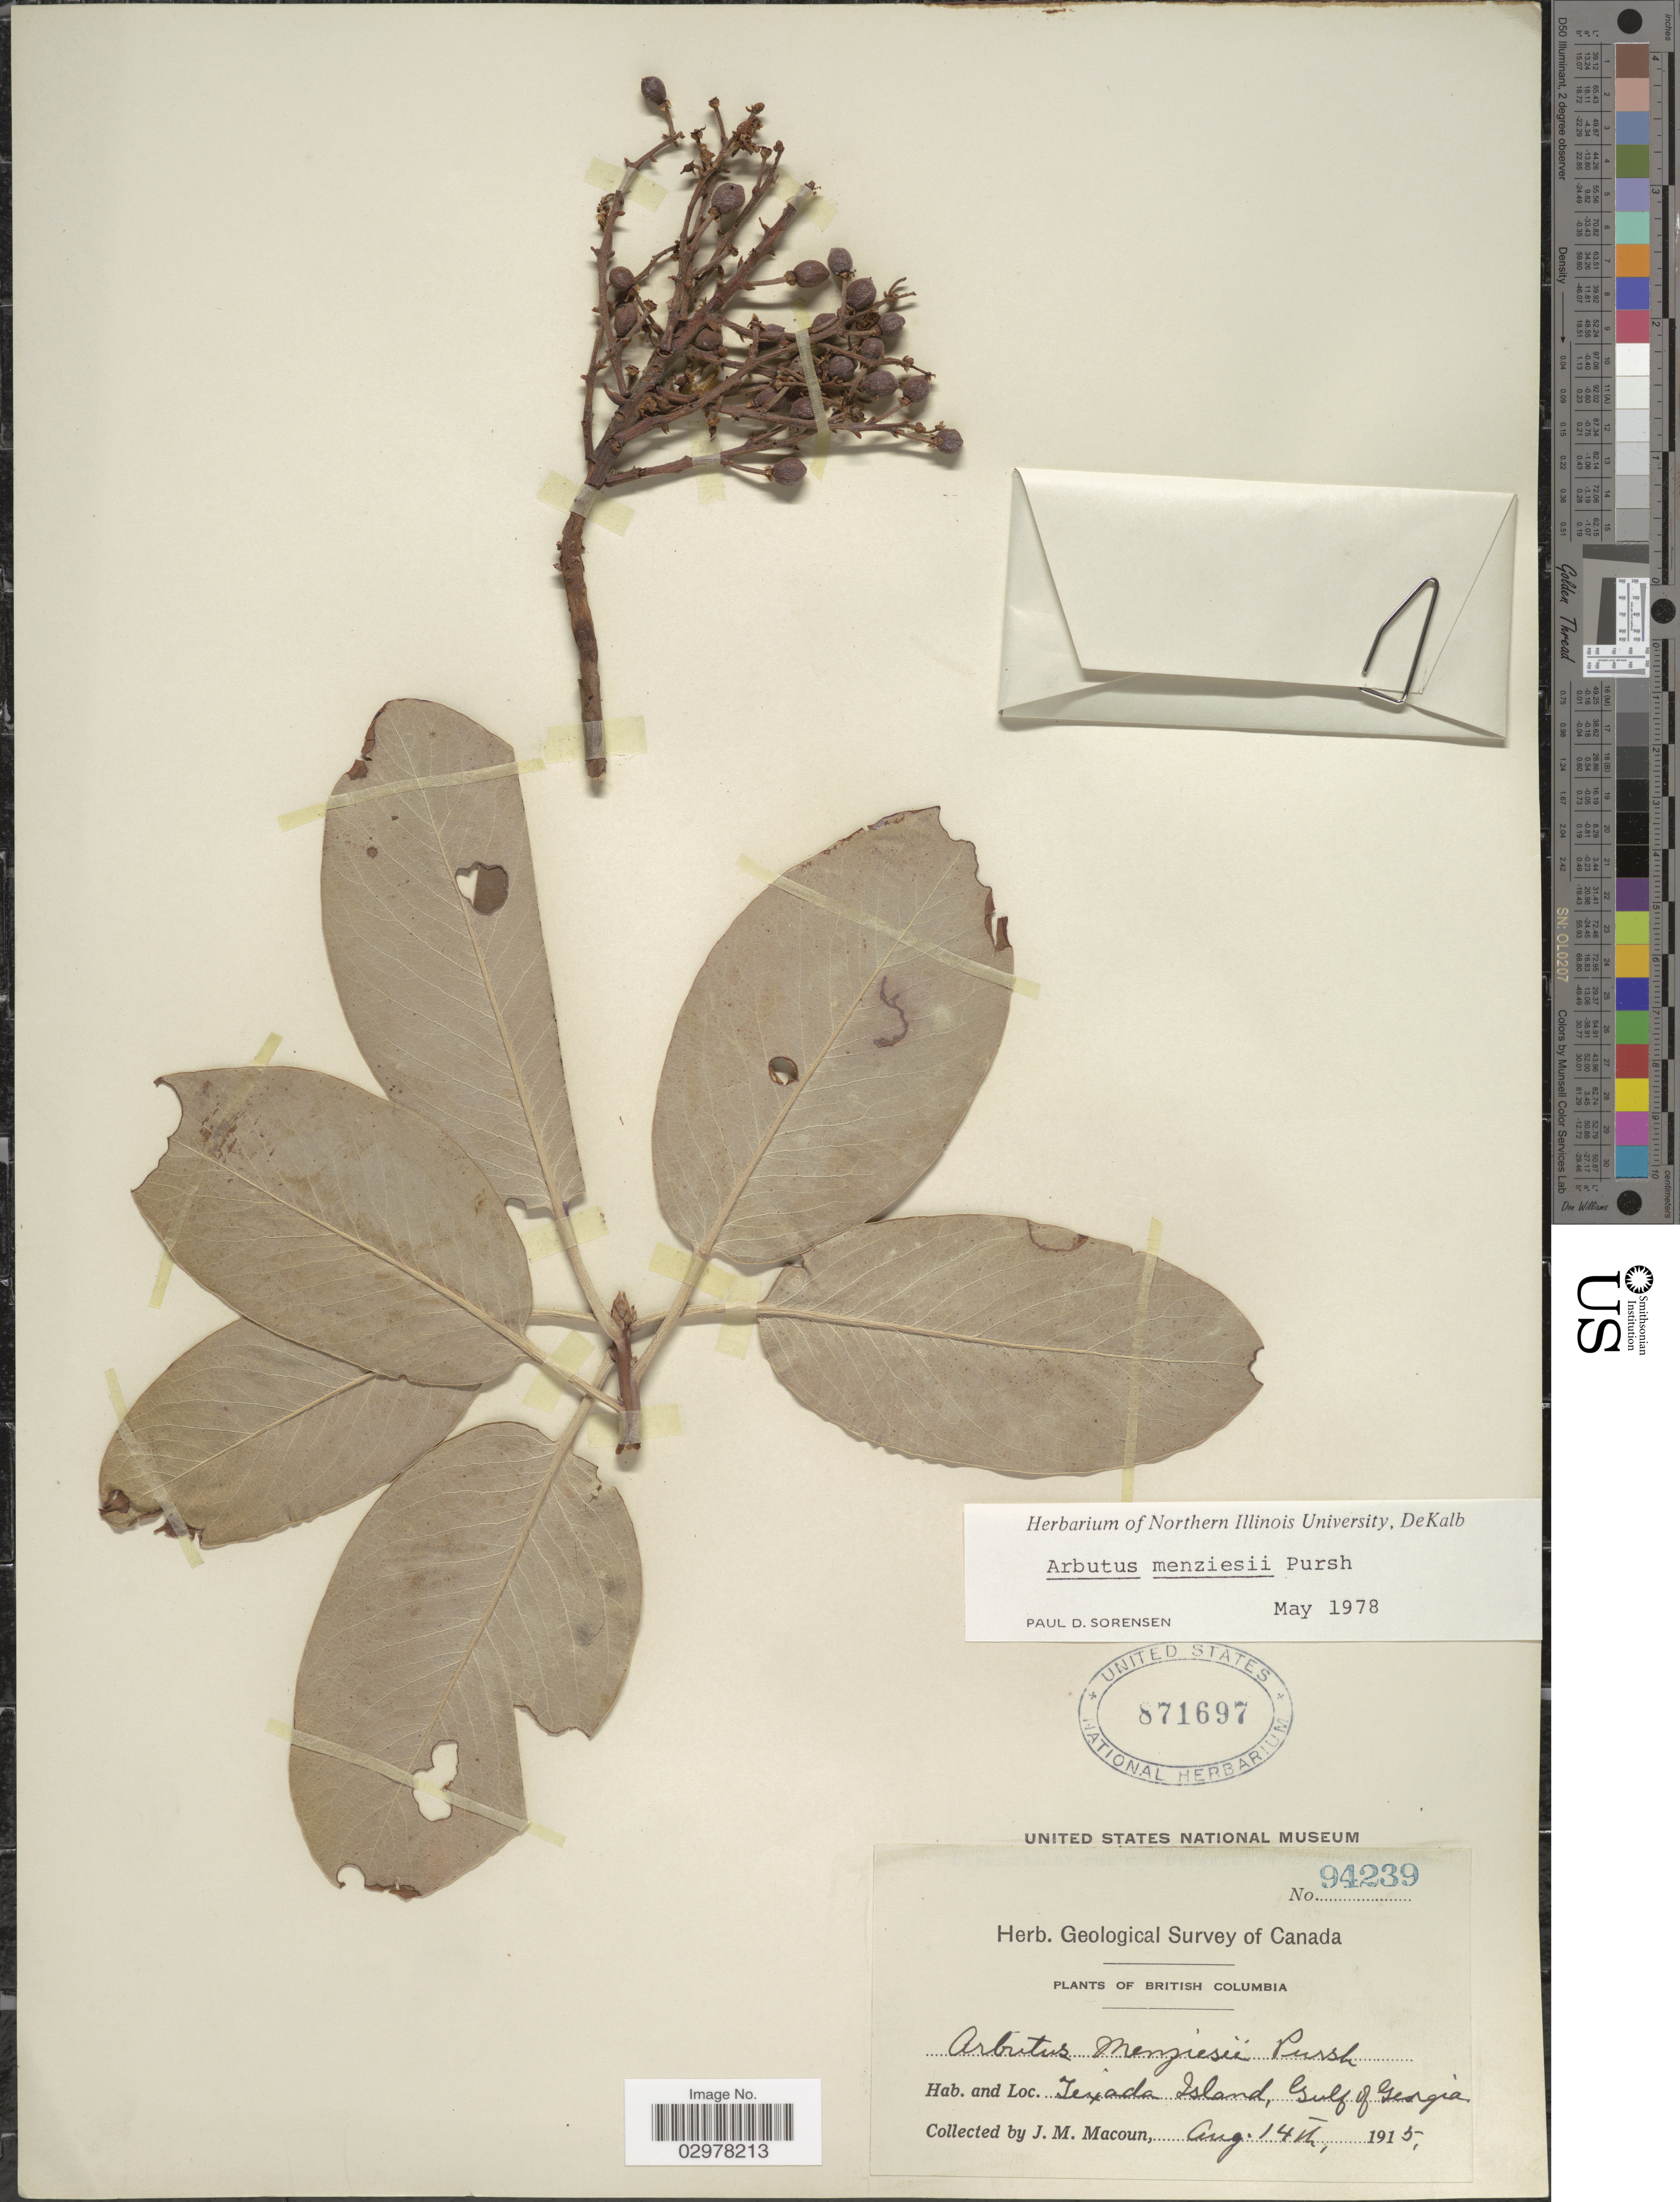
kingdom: Plantae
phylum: Tracheophyta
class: Magnoliopsida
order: Ericales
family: Ericaceae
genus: Arbutus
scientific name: Arbutus menziesii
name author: Pursh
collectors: J. M. Macoun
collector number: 94239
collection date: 1915-08-14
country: Canada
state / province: British Columbia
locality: Texada Island, Gulf of Georgia.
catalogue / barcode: US 871697